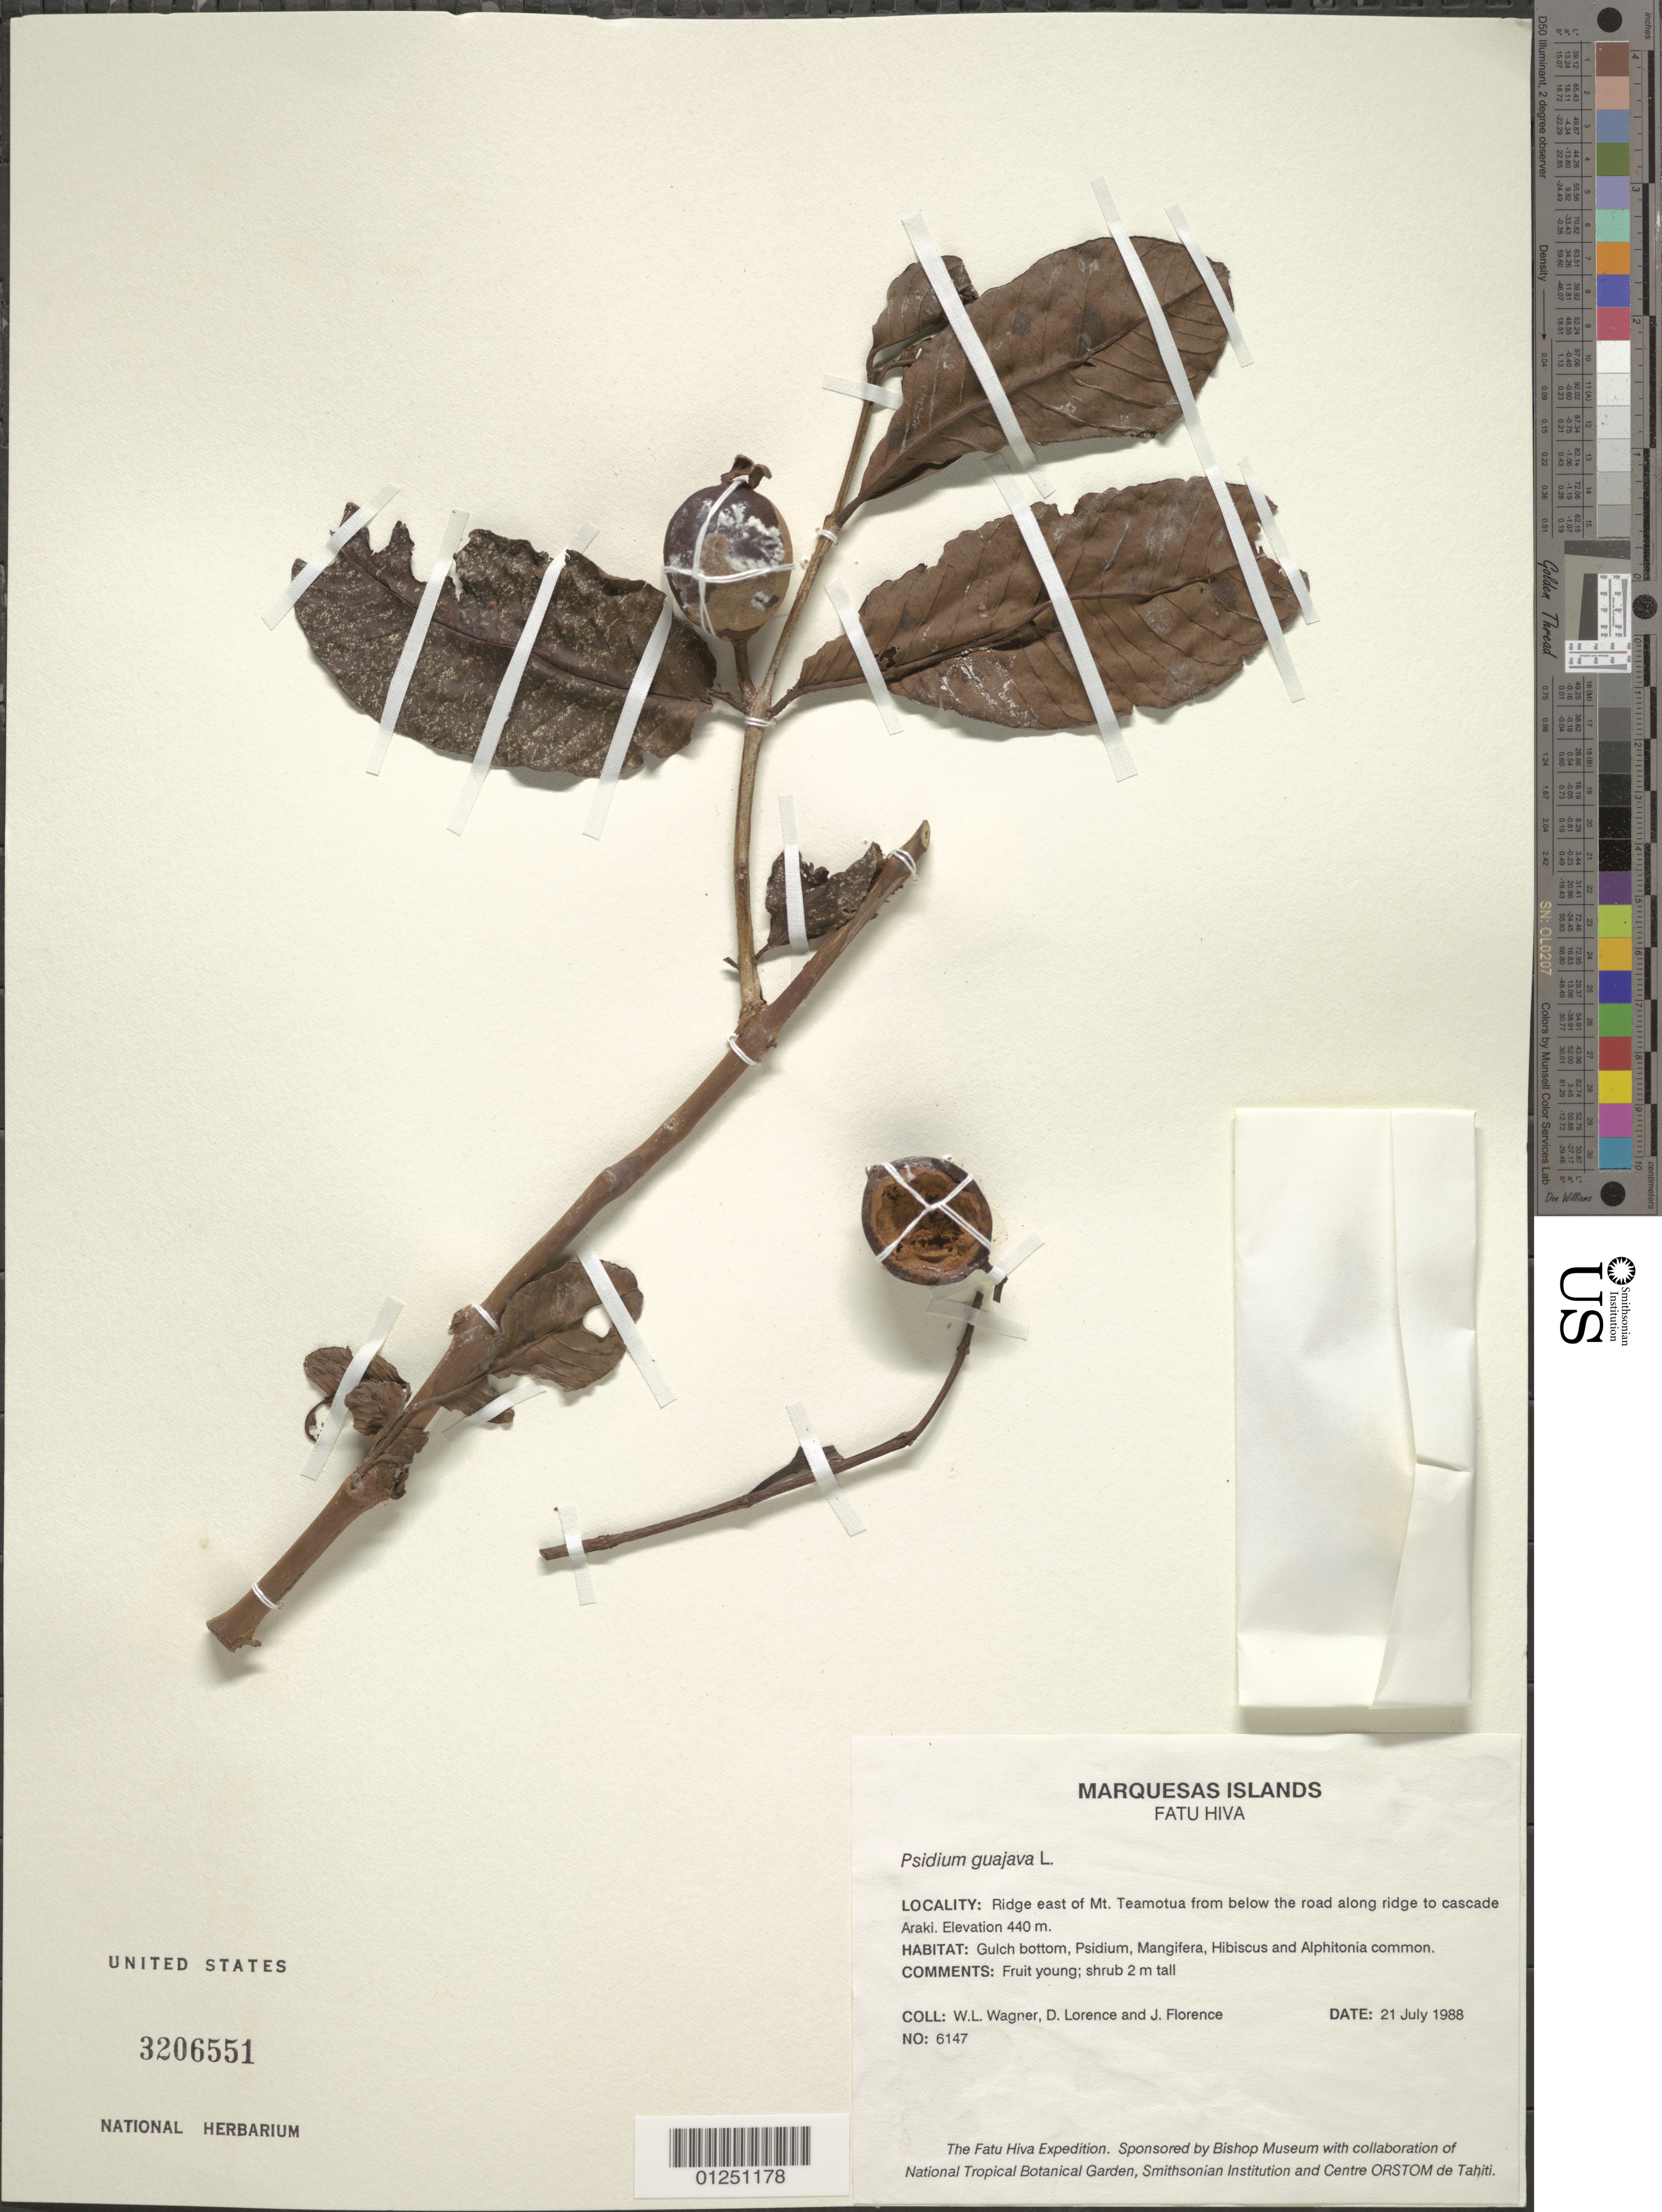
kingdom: Plantae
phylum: Tracheophyta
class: Magnoliopsida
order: Myrtales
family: Myrtaceae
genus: Psidium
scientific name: Psidium guajava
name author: L.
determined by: Florence, J.; Wagner, W. L.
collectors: W. L. Wagner, D. Lorence & J. Florence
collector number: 6147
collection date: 1988-07-21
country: French Polynesia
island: Fatu Hiva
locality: ridge E of Mt. Teamotua from below the road along ridge to cascade Araki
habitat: Gulch bottom, Psidium, Mangifera, Hibiscus and Alphitonia common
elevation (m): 440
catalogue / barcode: US 3206551